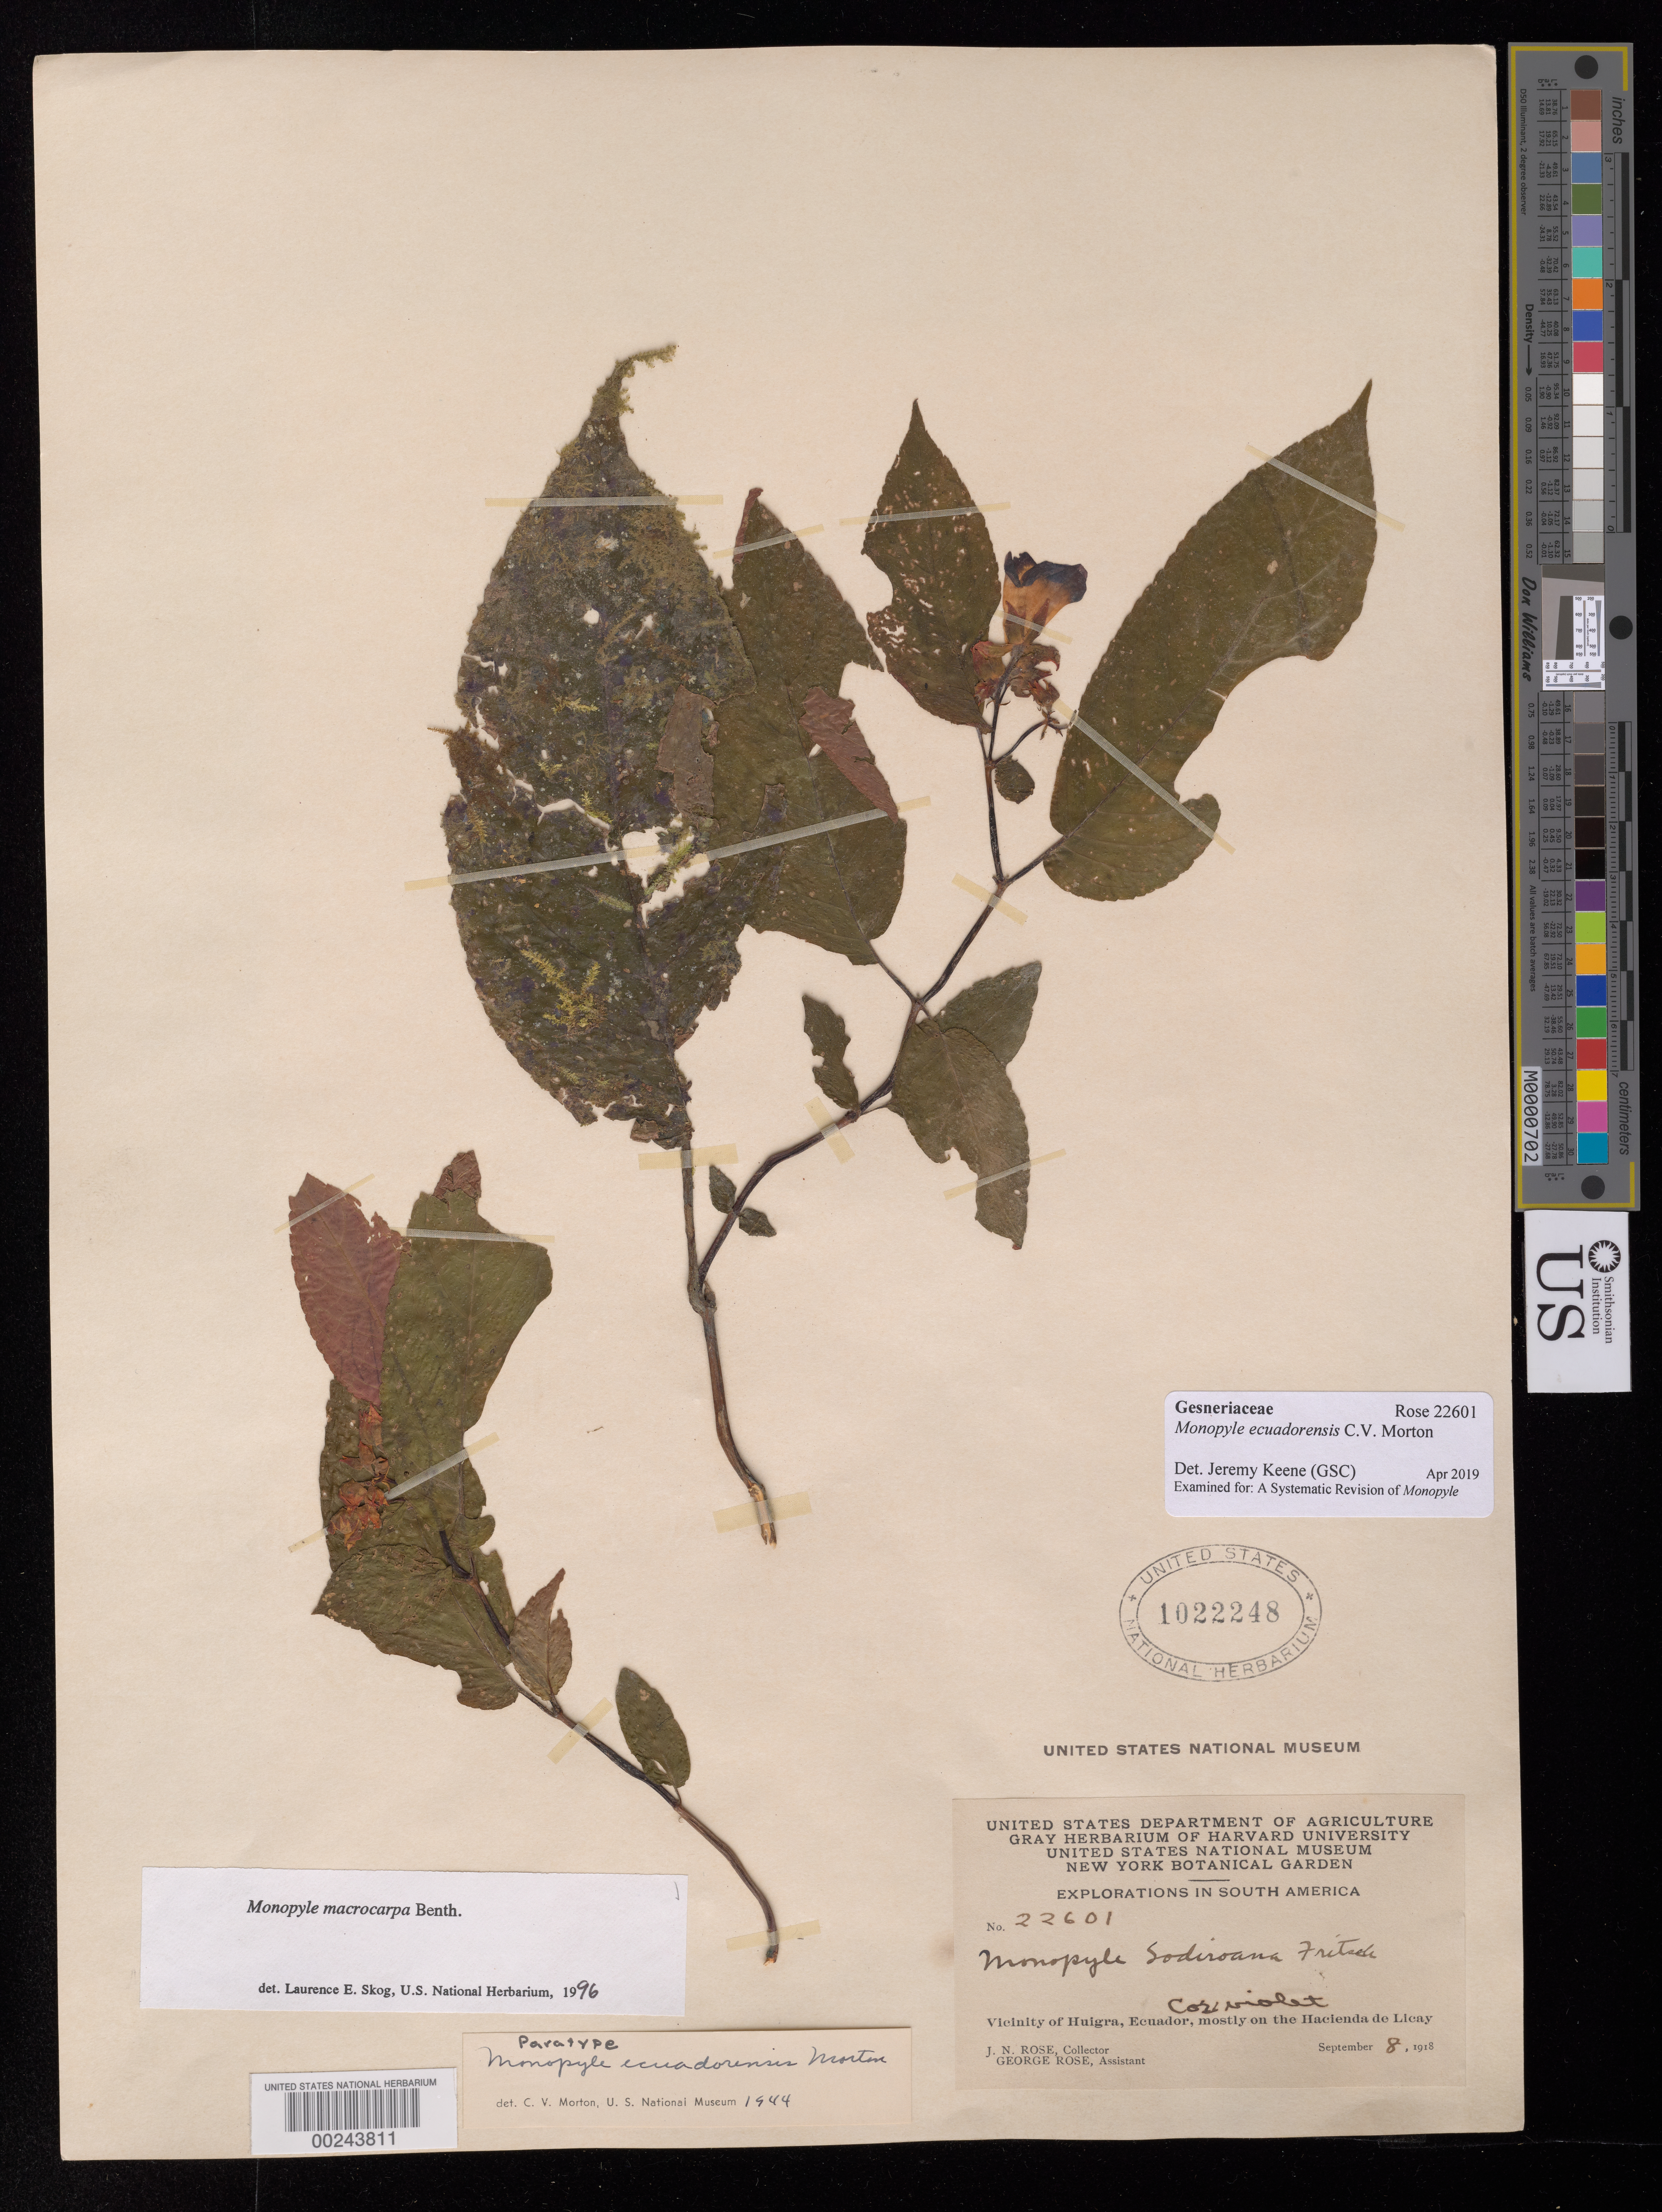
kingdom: Plantae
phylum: Tracheophyta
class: Magnoliopsida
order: Lamiales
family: Gesneriaceae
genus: Monopyle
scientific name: Monopyle ecuadorensis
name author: C.V. Morton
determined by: Keene, J.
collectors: J. N. Rose & G. Rose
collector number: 22601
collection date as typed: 08 Sep 1918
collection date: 1918-09-08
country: Ecuador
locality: Vicinity of Huigra, mostly on the Hacienda de Licay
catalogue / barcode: US 1022248